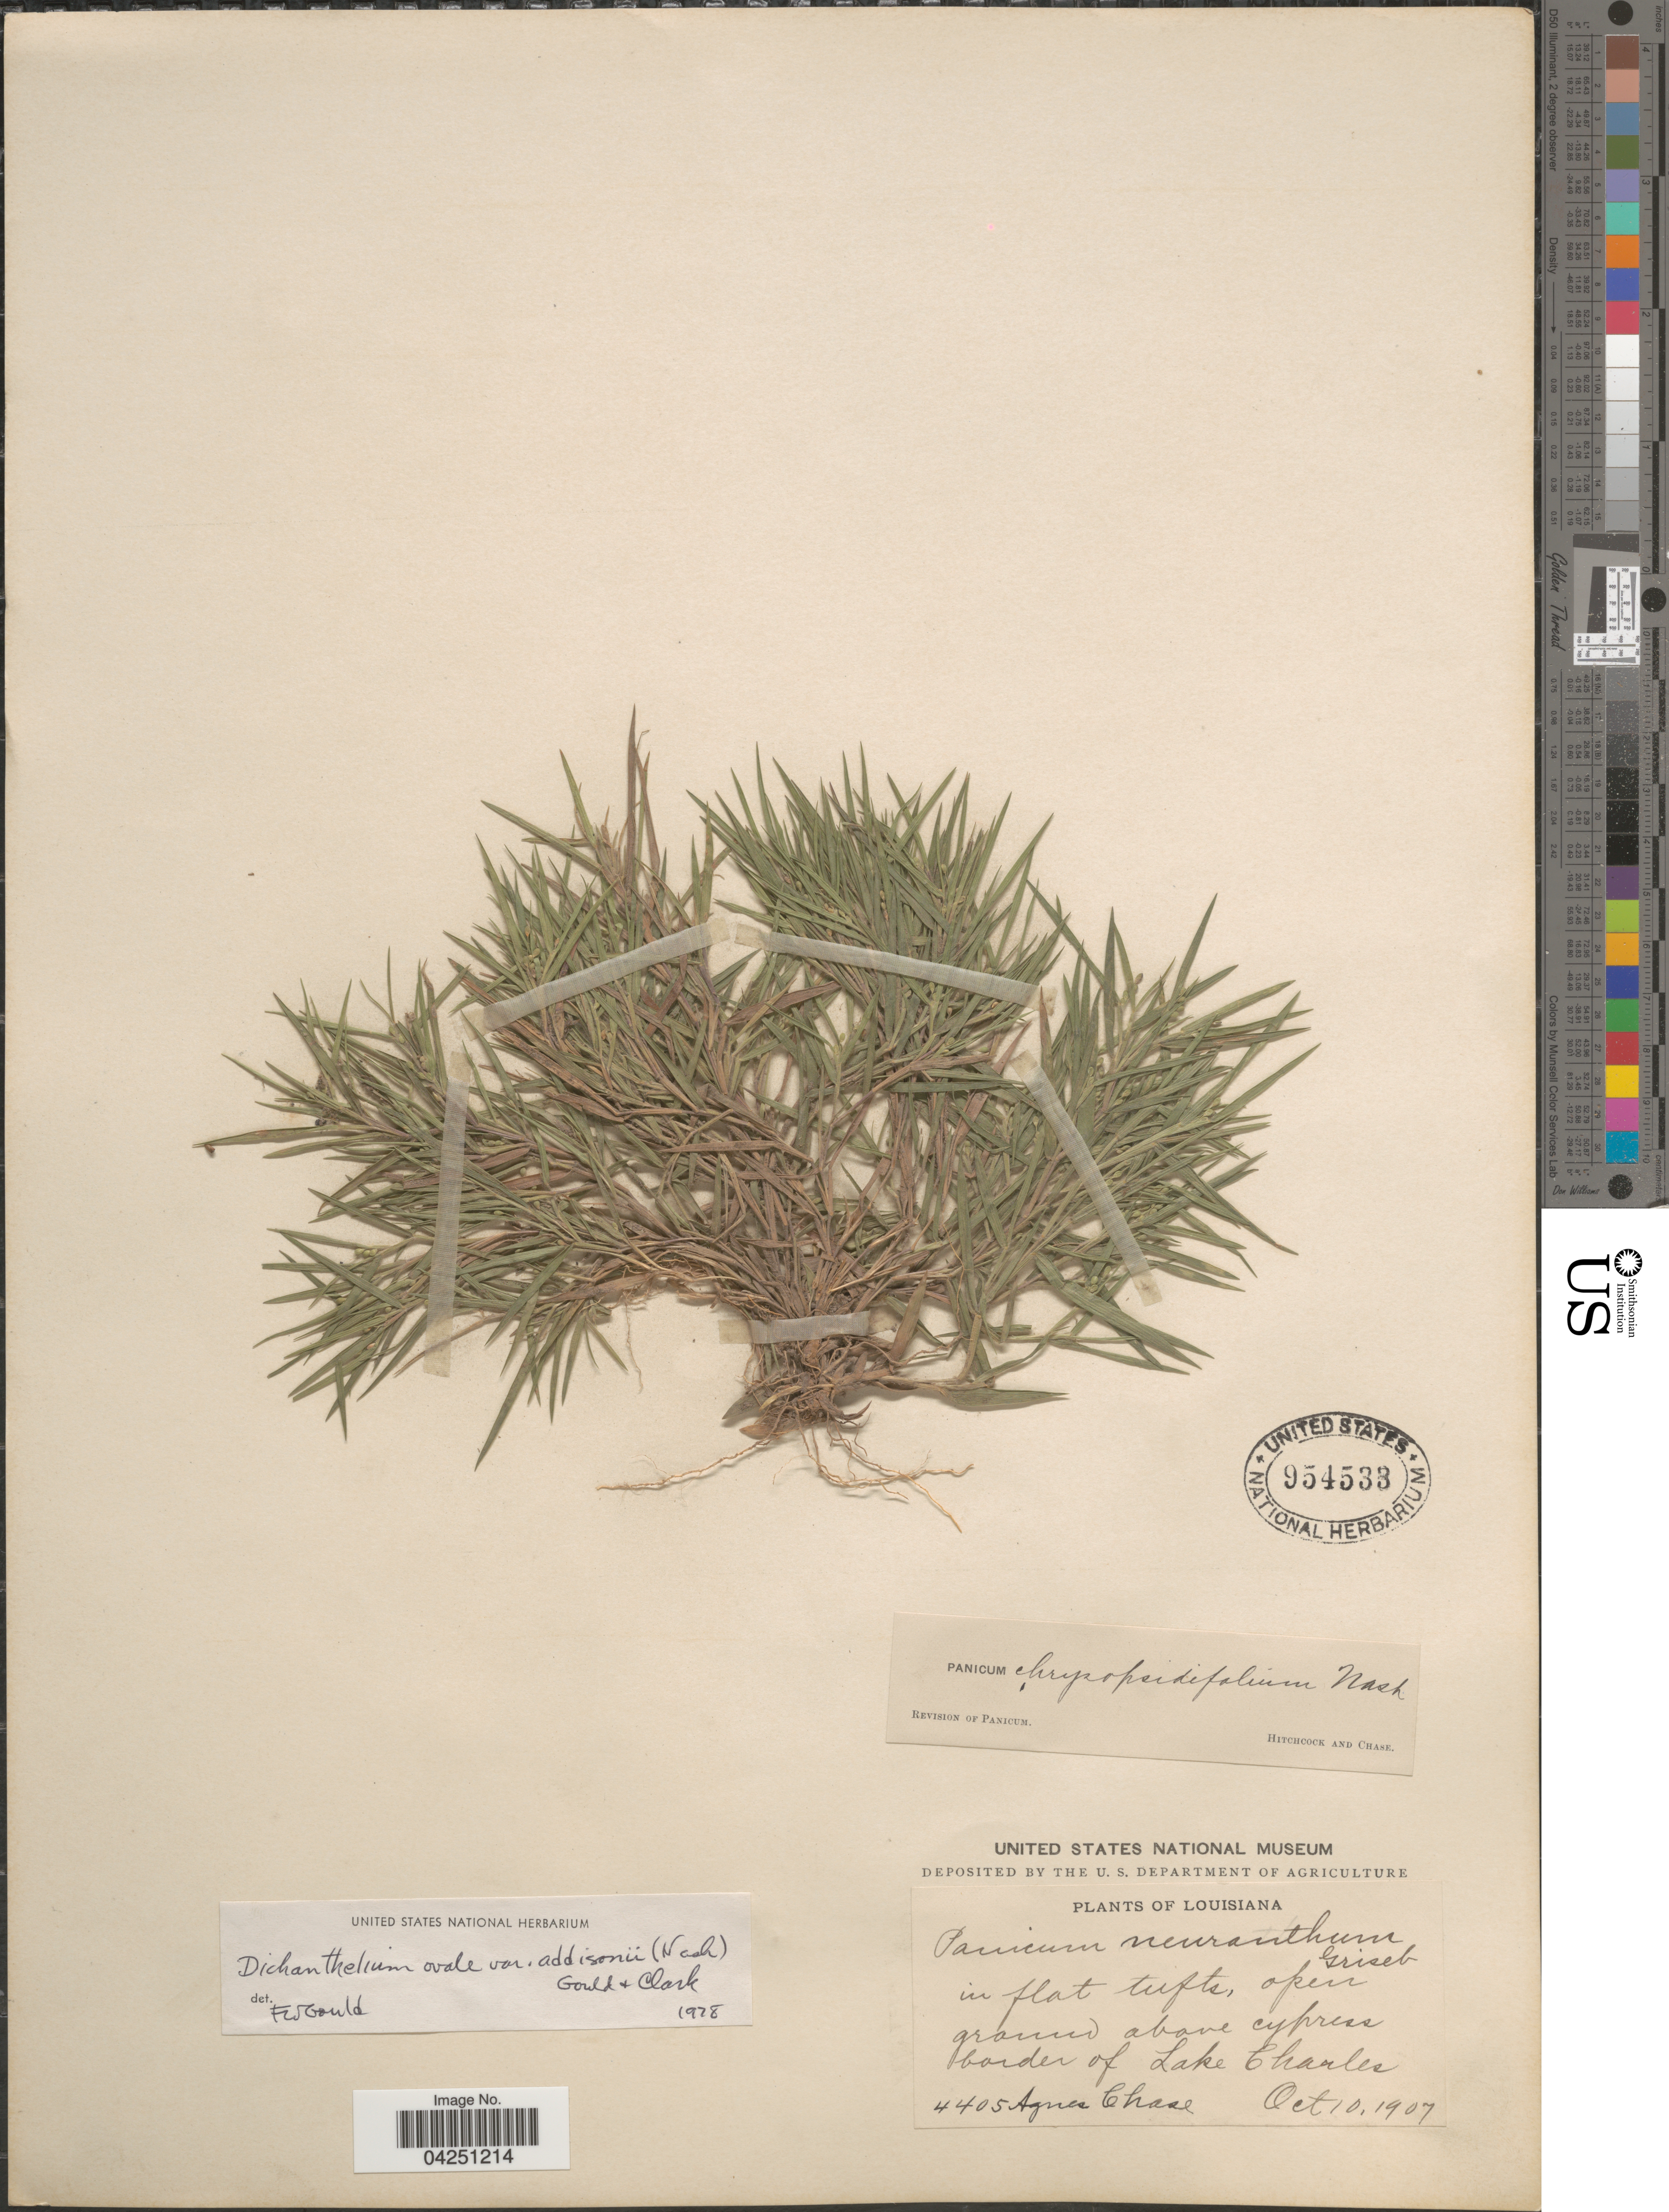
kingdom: Plantae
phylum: Tracheophyta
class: Liliopsida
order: Poales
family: Poaceae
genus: Dichanthelium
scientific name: Dichanthelium acuminatum var. acuminatum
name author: (Sw.) Gould & C.A. Clark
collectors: A. Chase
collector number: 4405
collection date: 1907-10-10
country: United States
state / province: Louisiana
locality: Open ground above cypress border of Lake Charles.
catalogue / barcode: US 954533